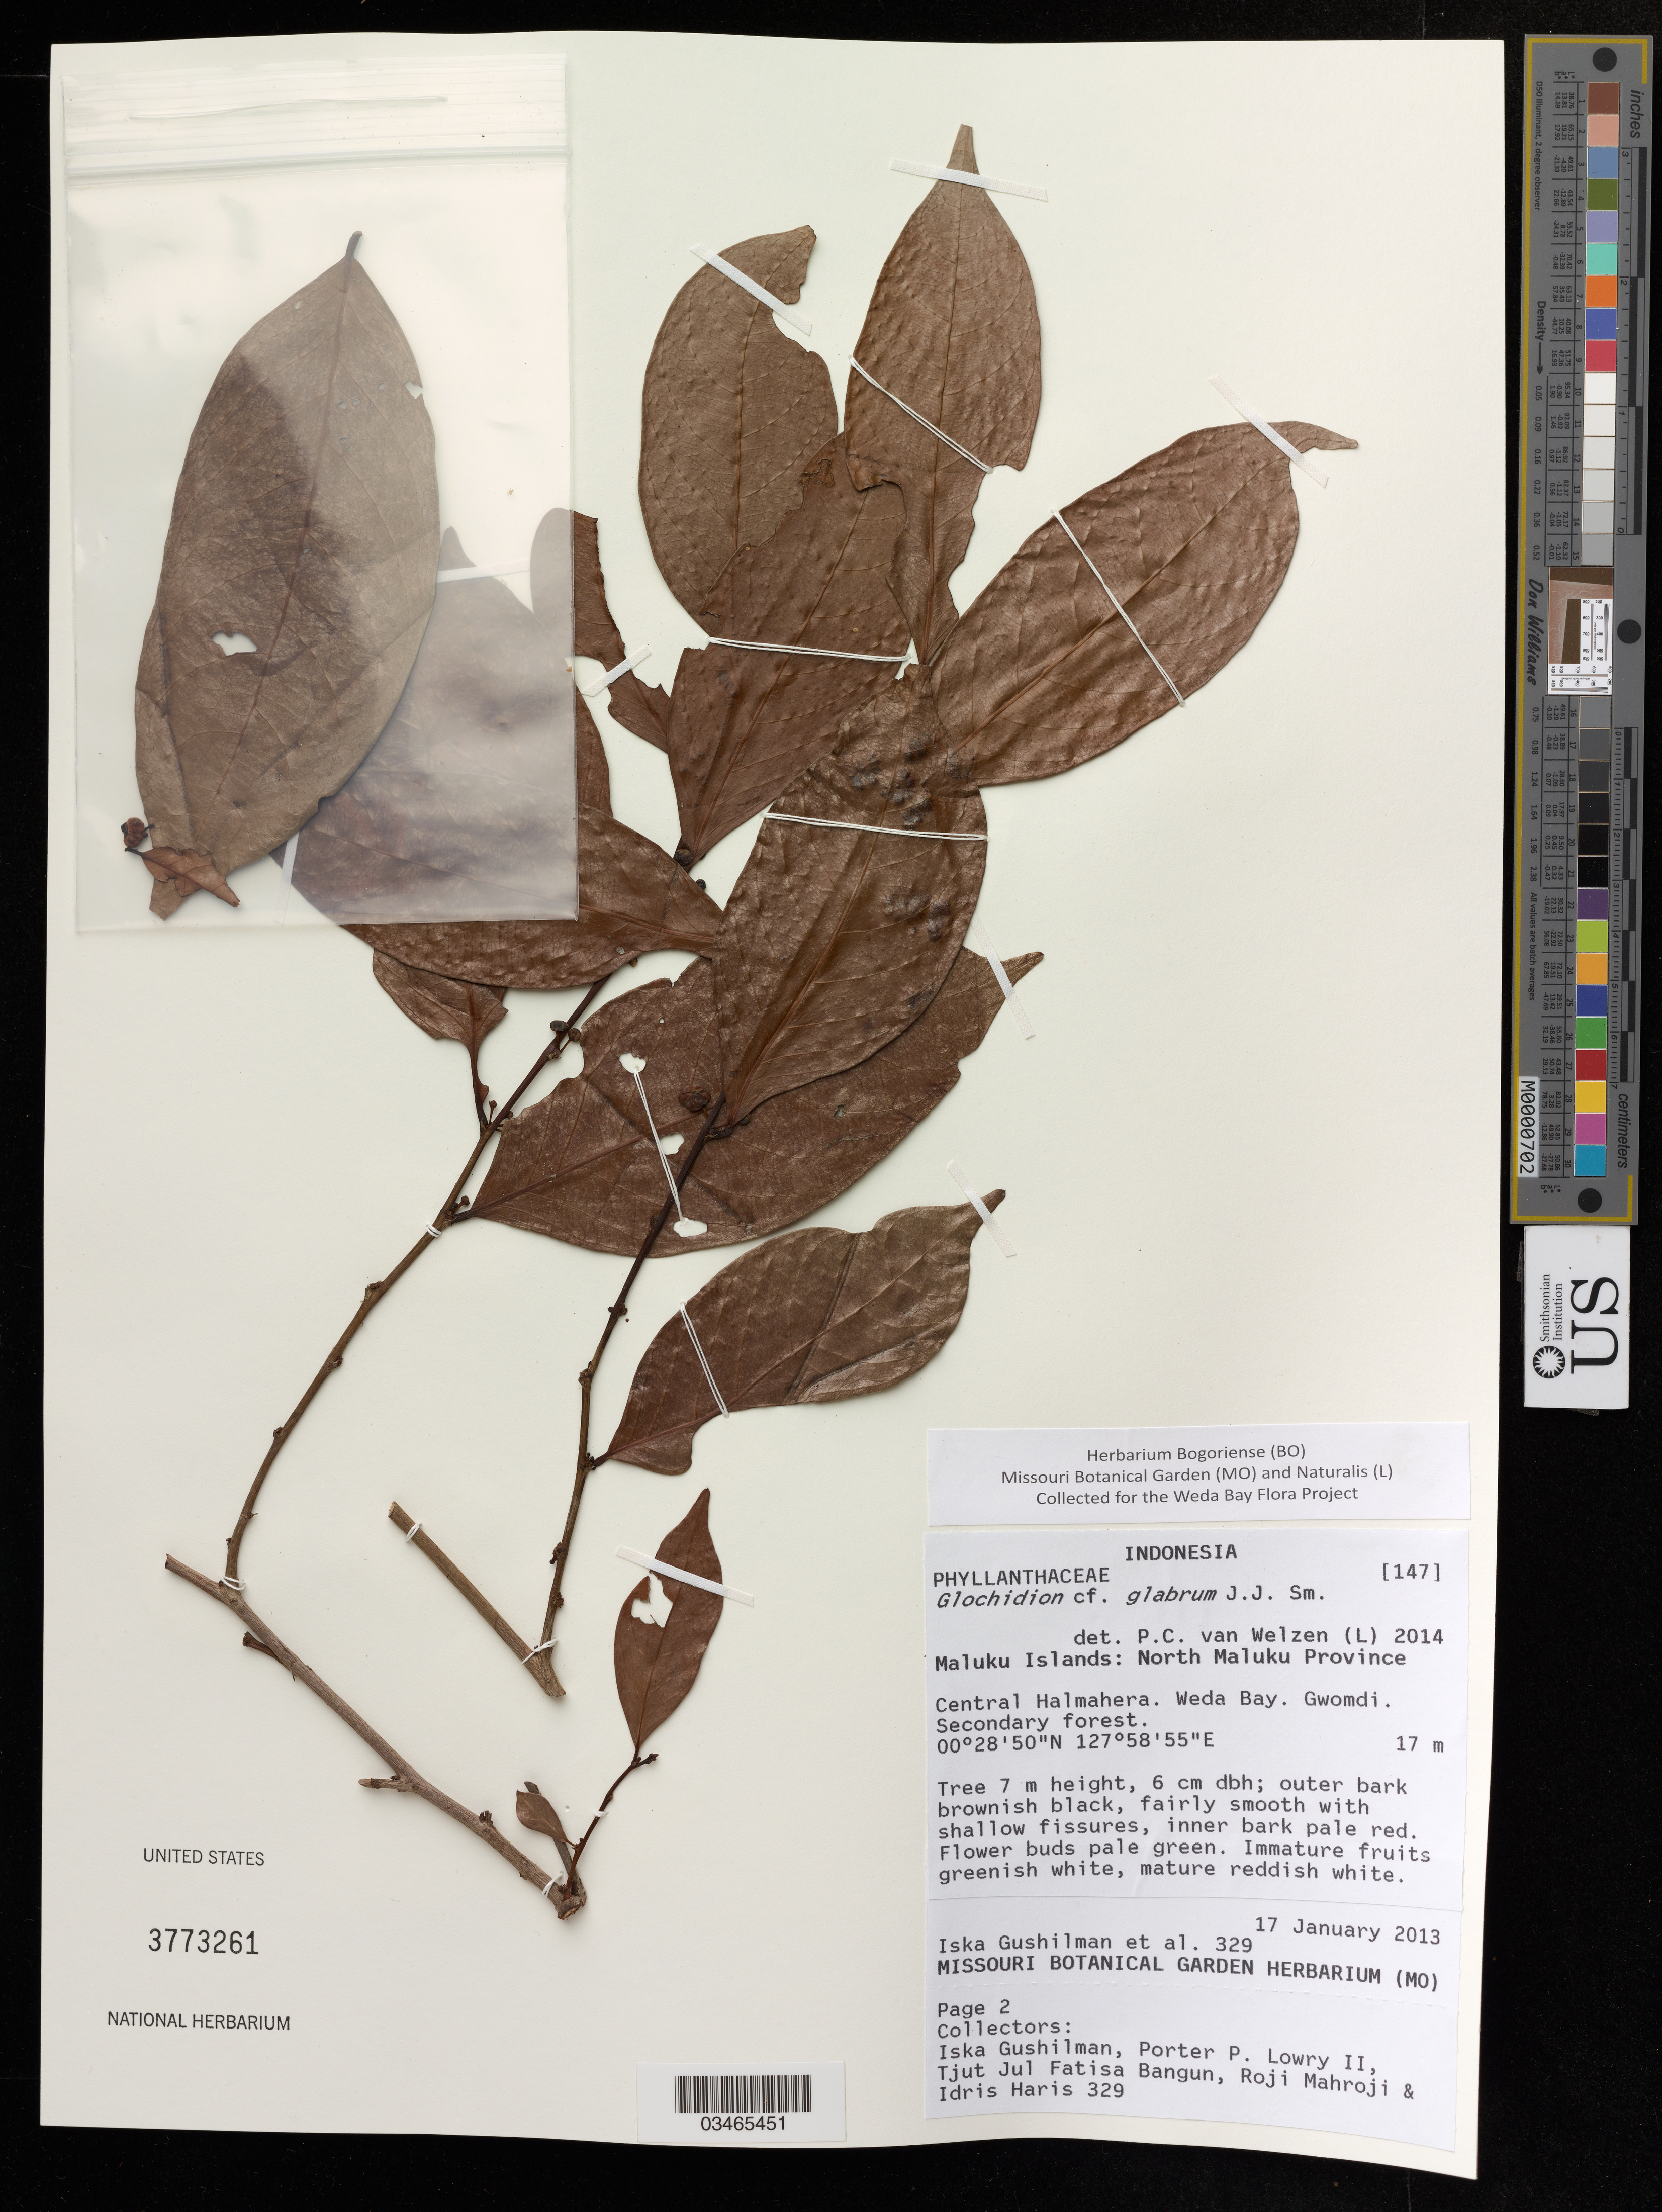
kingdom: Plantae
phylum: Tracheophyta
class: Magnoliopsida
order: Malpighiales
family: Phyllanthaceae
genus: Glochidion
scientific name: Glochidion glabrum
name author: J.J. Sm.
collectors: I. Gushilman, P. Lowry, T. Bangun & et al.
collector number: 329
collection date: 2013-01-17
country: Indonesia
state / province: Maluku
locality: Maluku Islands: North Maluku Province, Central Halmahera Weda Bay Gwomdi.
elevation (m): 17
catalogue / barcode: US 3773261